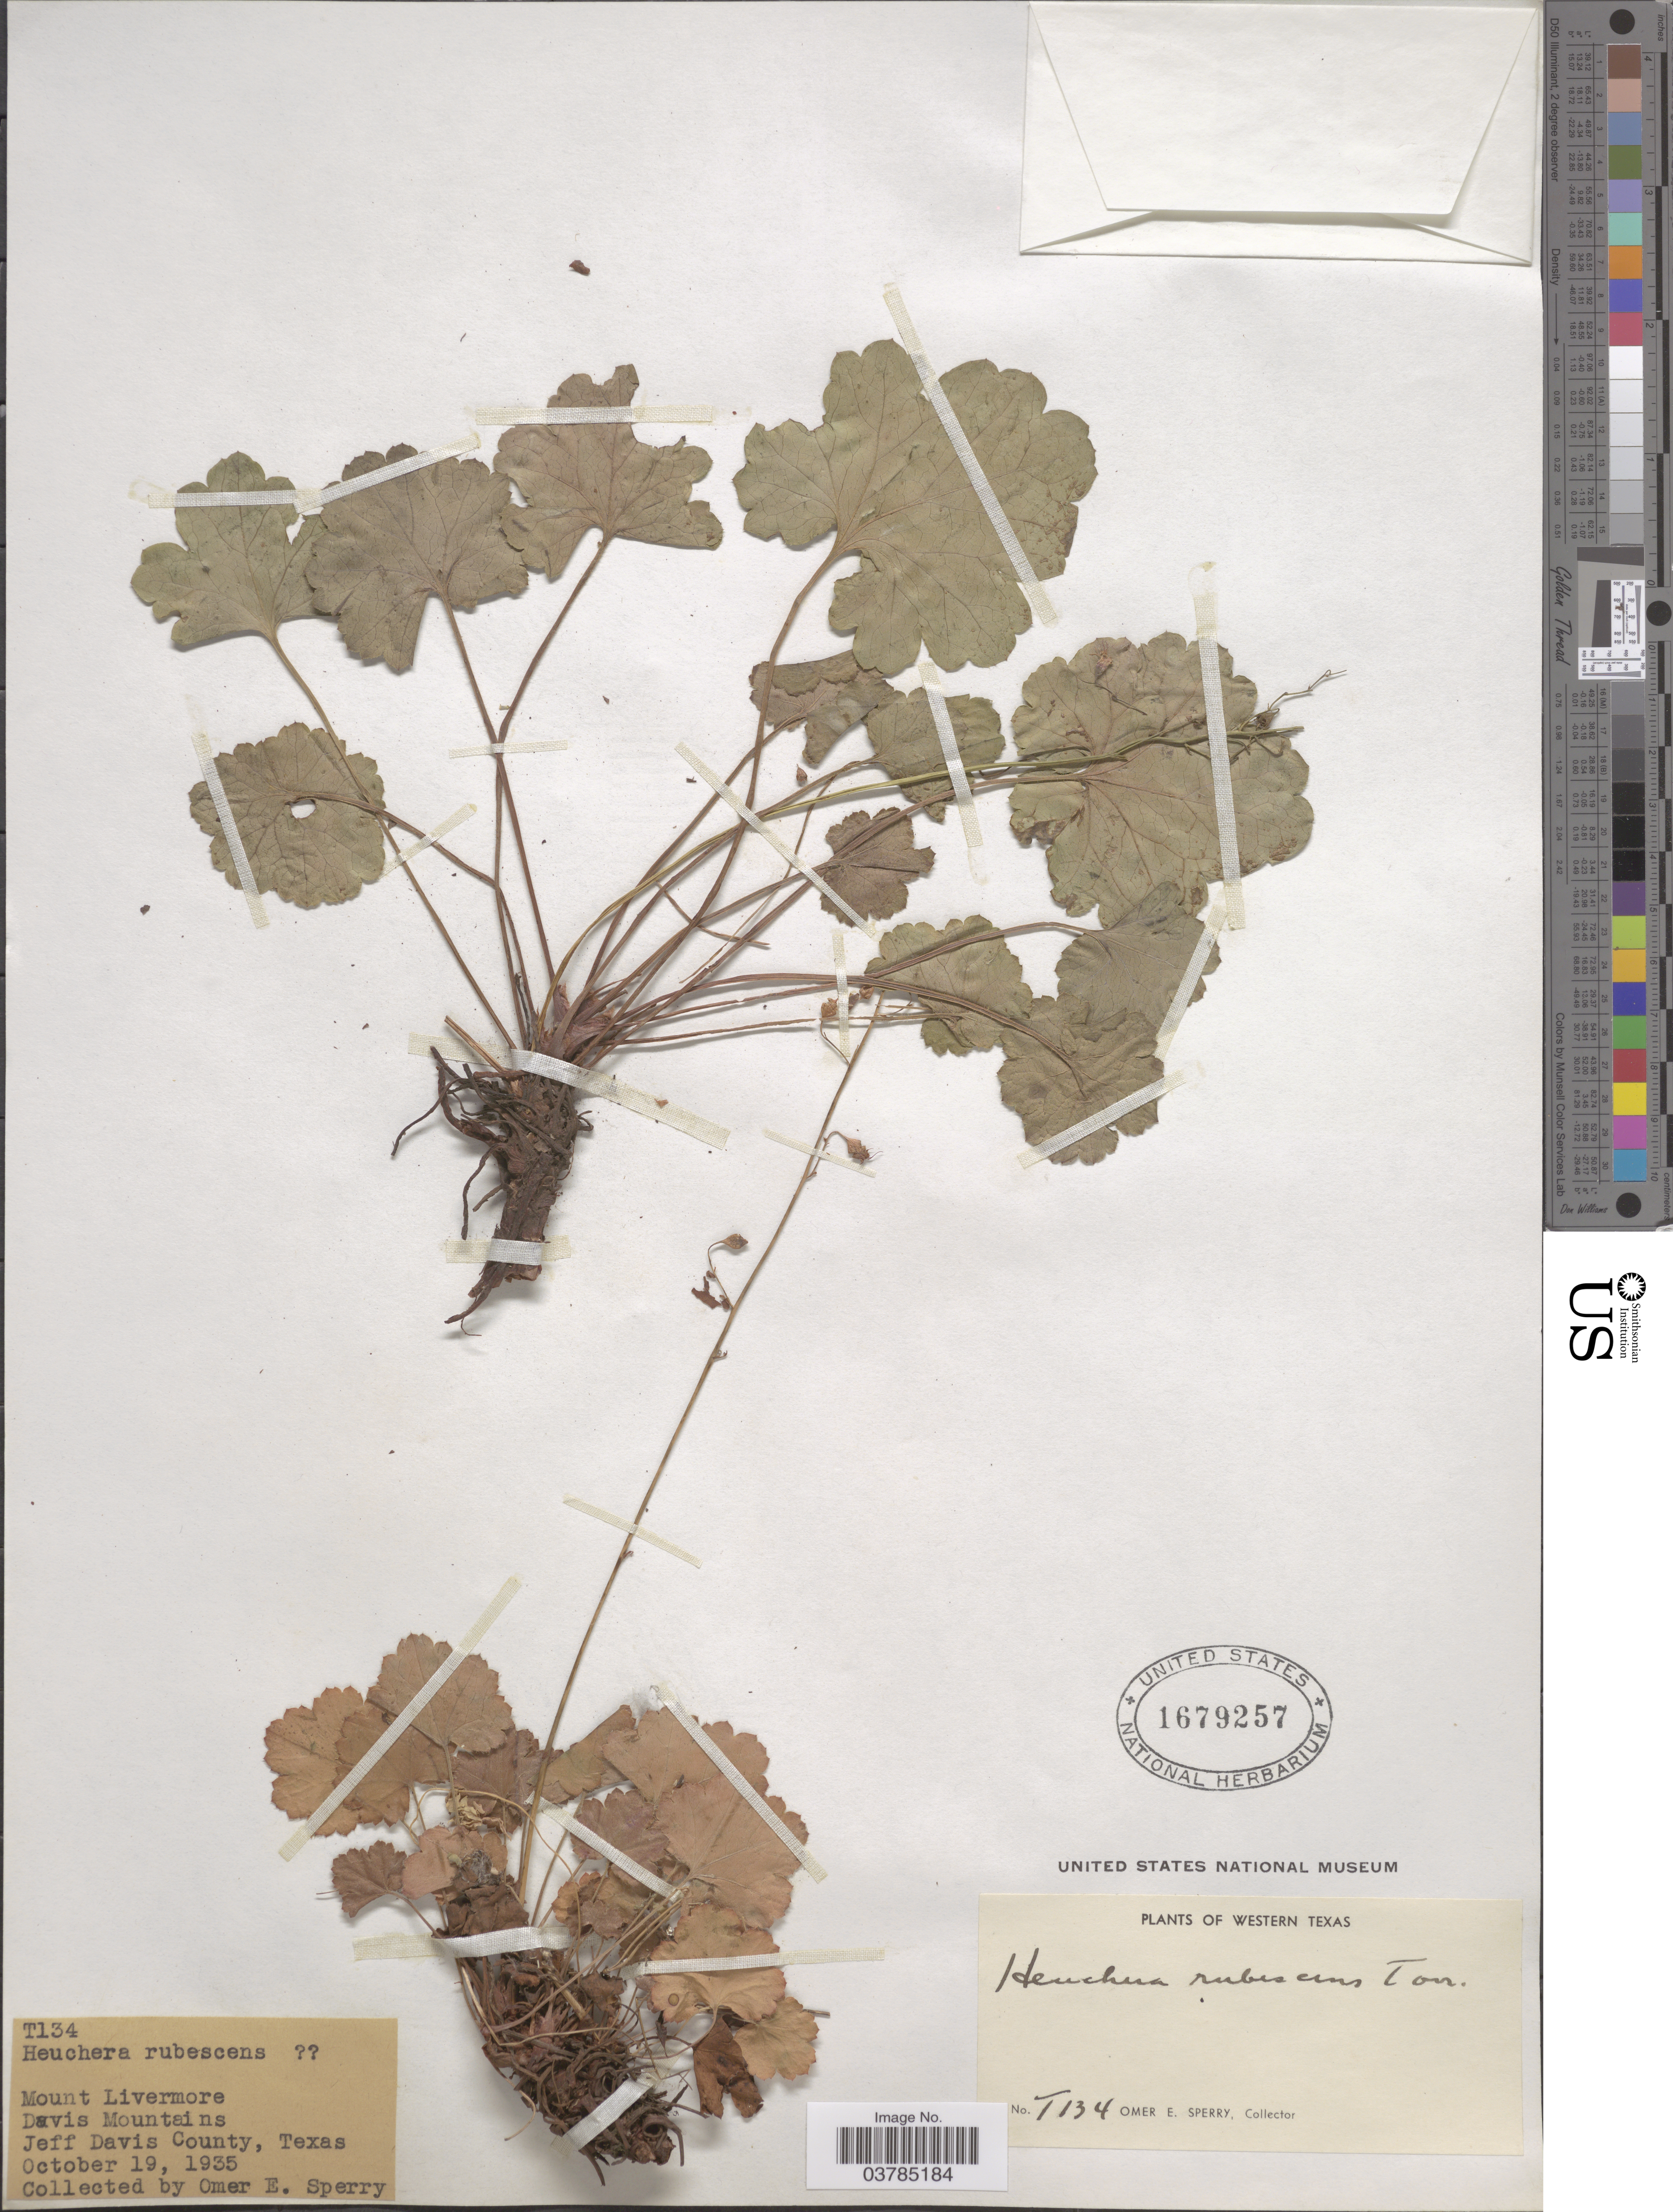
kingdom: Plantae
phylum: Tracheophyta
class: Magnoliopsida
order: Saxifragales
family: Saxifragaceae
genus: Heuchera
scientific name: Heuchera rubescens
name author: Torr.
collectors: O. E. Sperry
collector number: T134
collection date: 1935-10-19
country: United States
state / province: Texas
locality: Mount Livermore. Davis Mountains. Jeff Davis County. Western Texas.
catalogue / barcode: US 1679257